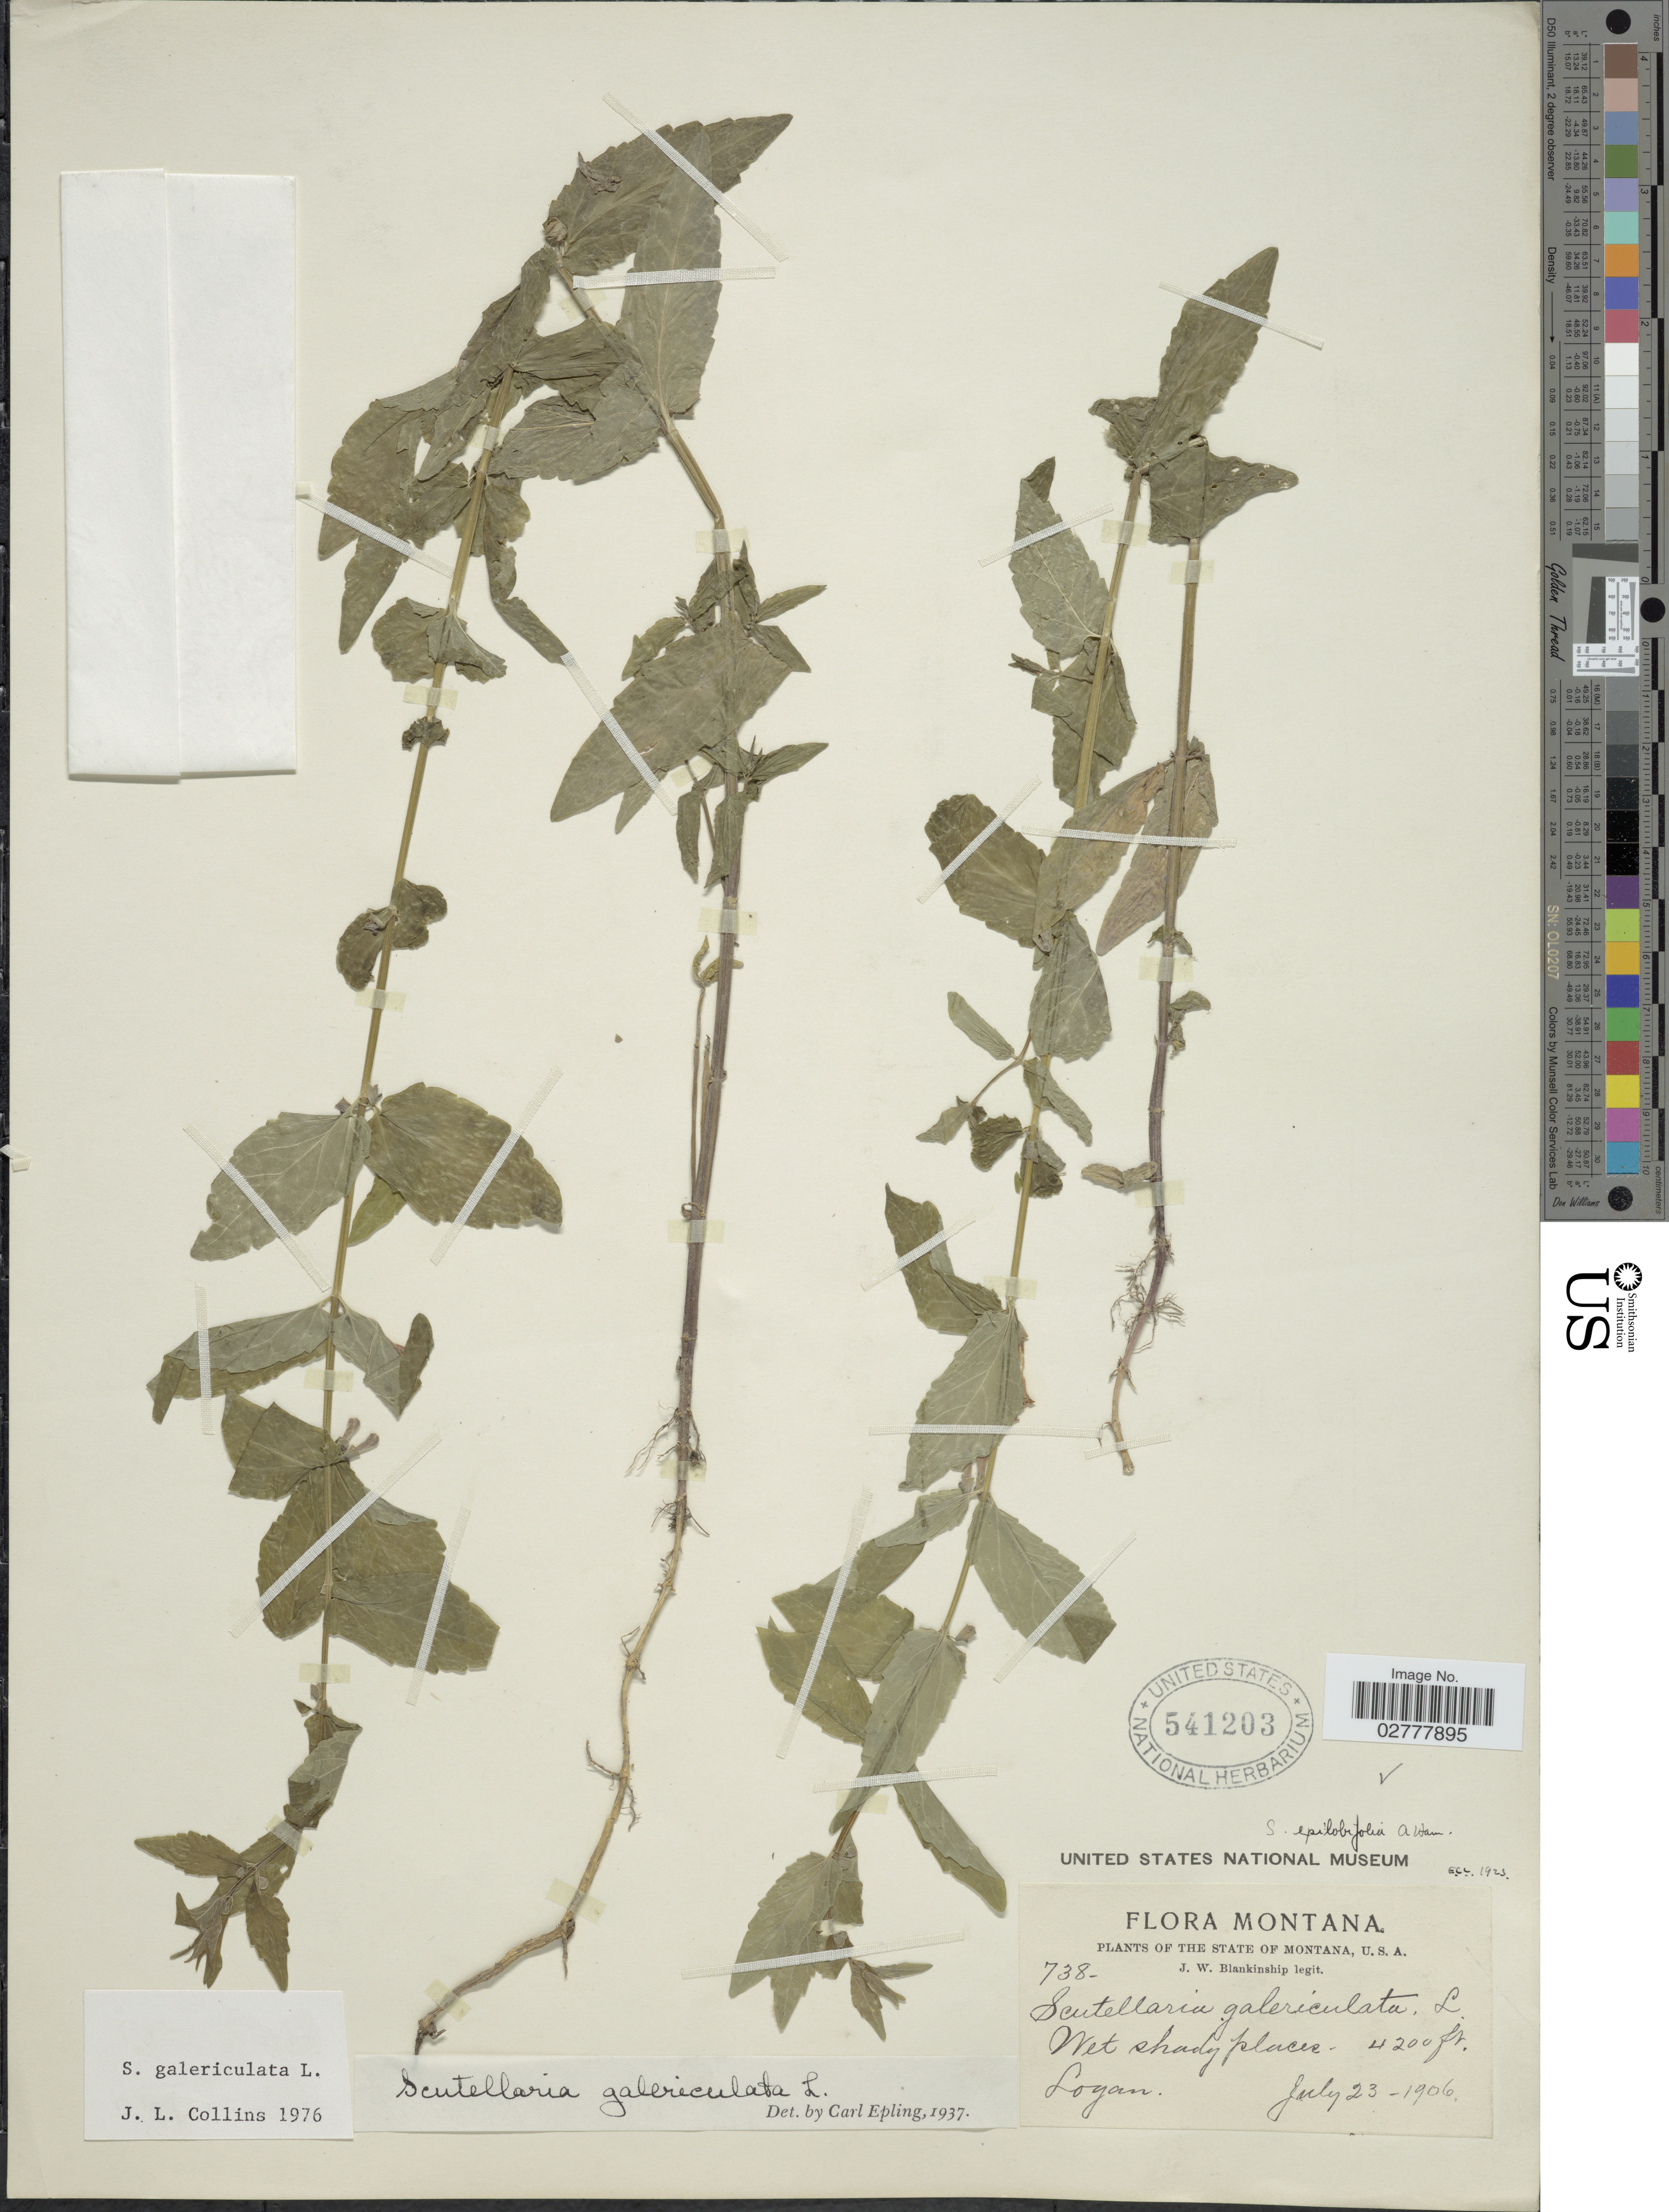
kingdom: Plantae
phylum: Tracheophyta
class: Magnoliopsida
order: Lamiales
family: Lamiaceae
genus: Scutellaria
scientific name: Scutellaria galericulata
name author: L.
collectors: J. W. Blankinship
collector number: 738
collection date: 1906-07-23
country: United States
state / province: Montana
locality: Wet shady places, Logan.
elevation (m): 1280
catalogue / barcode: US 541203